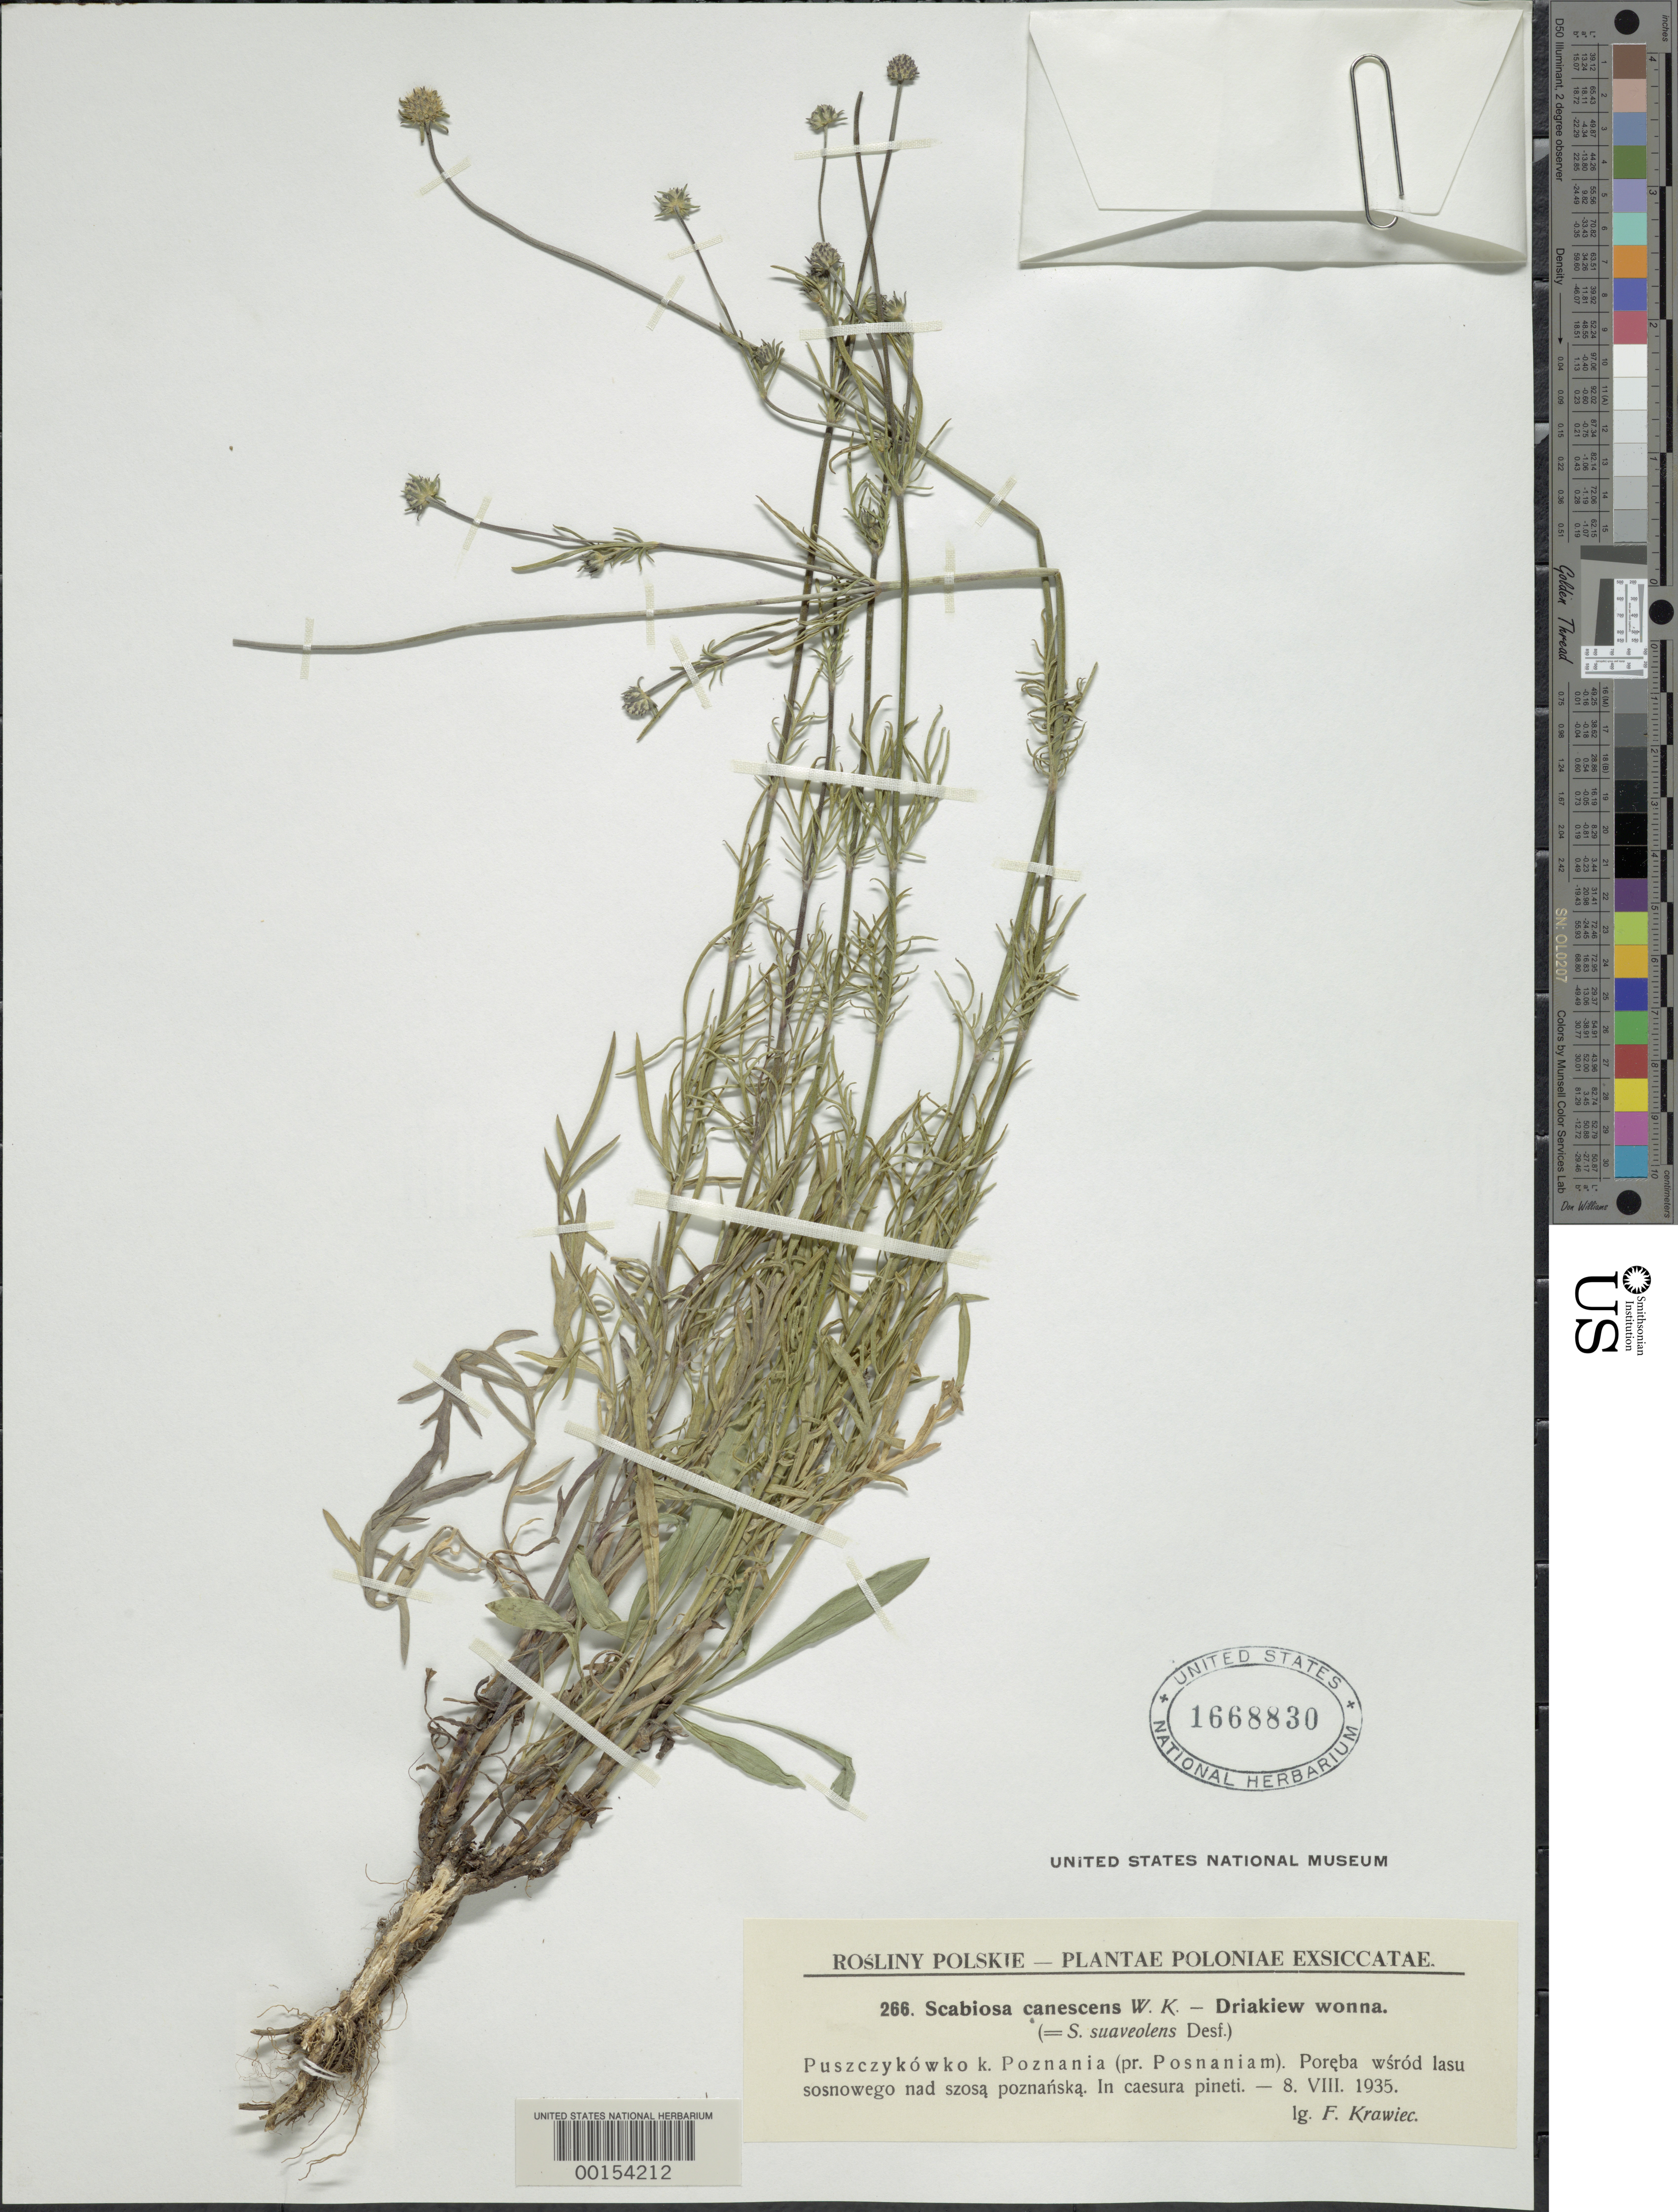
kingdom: Plantae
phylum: Tracheophyta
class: Magnoliopsida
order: Dipsacales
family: Caprifoliaceae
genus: Scabiosa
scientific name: Scabiosa canescens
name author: Waldst. & Kit.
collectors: F. Krawiec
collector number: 266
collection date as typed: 08 Aug 1935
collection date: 1935-08-08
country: Poland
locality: Puszczykowkok, Poznania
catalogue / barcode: US 1668830